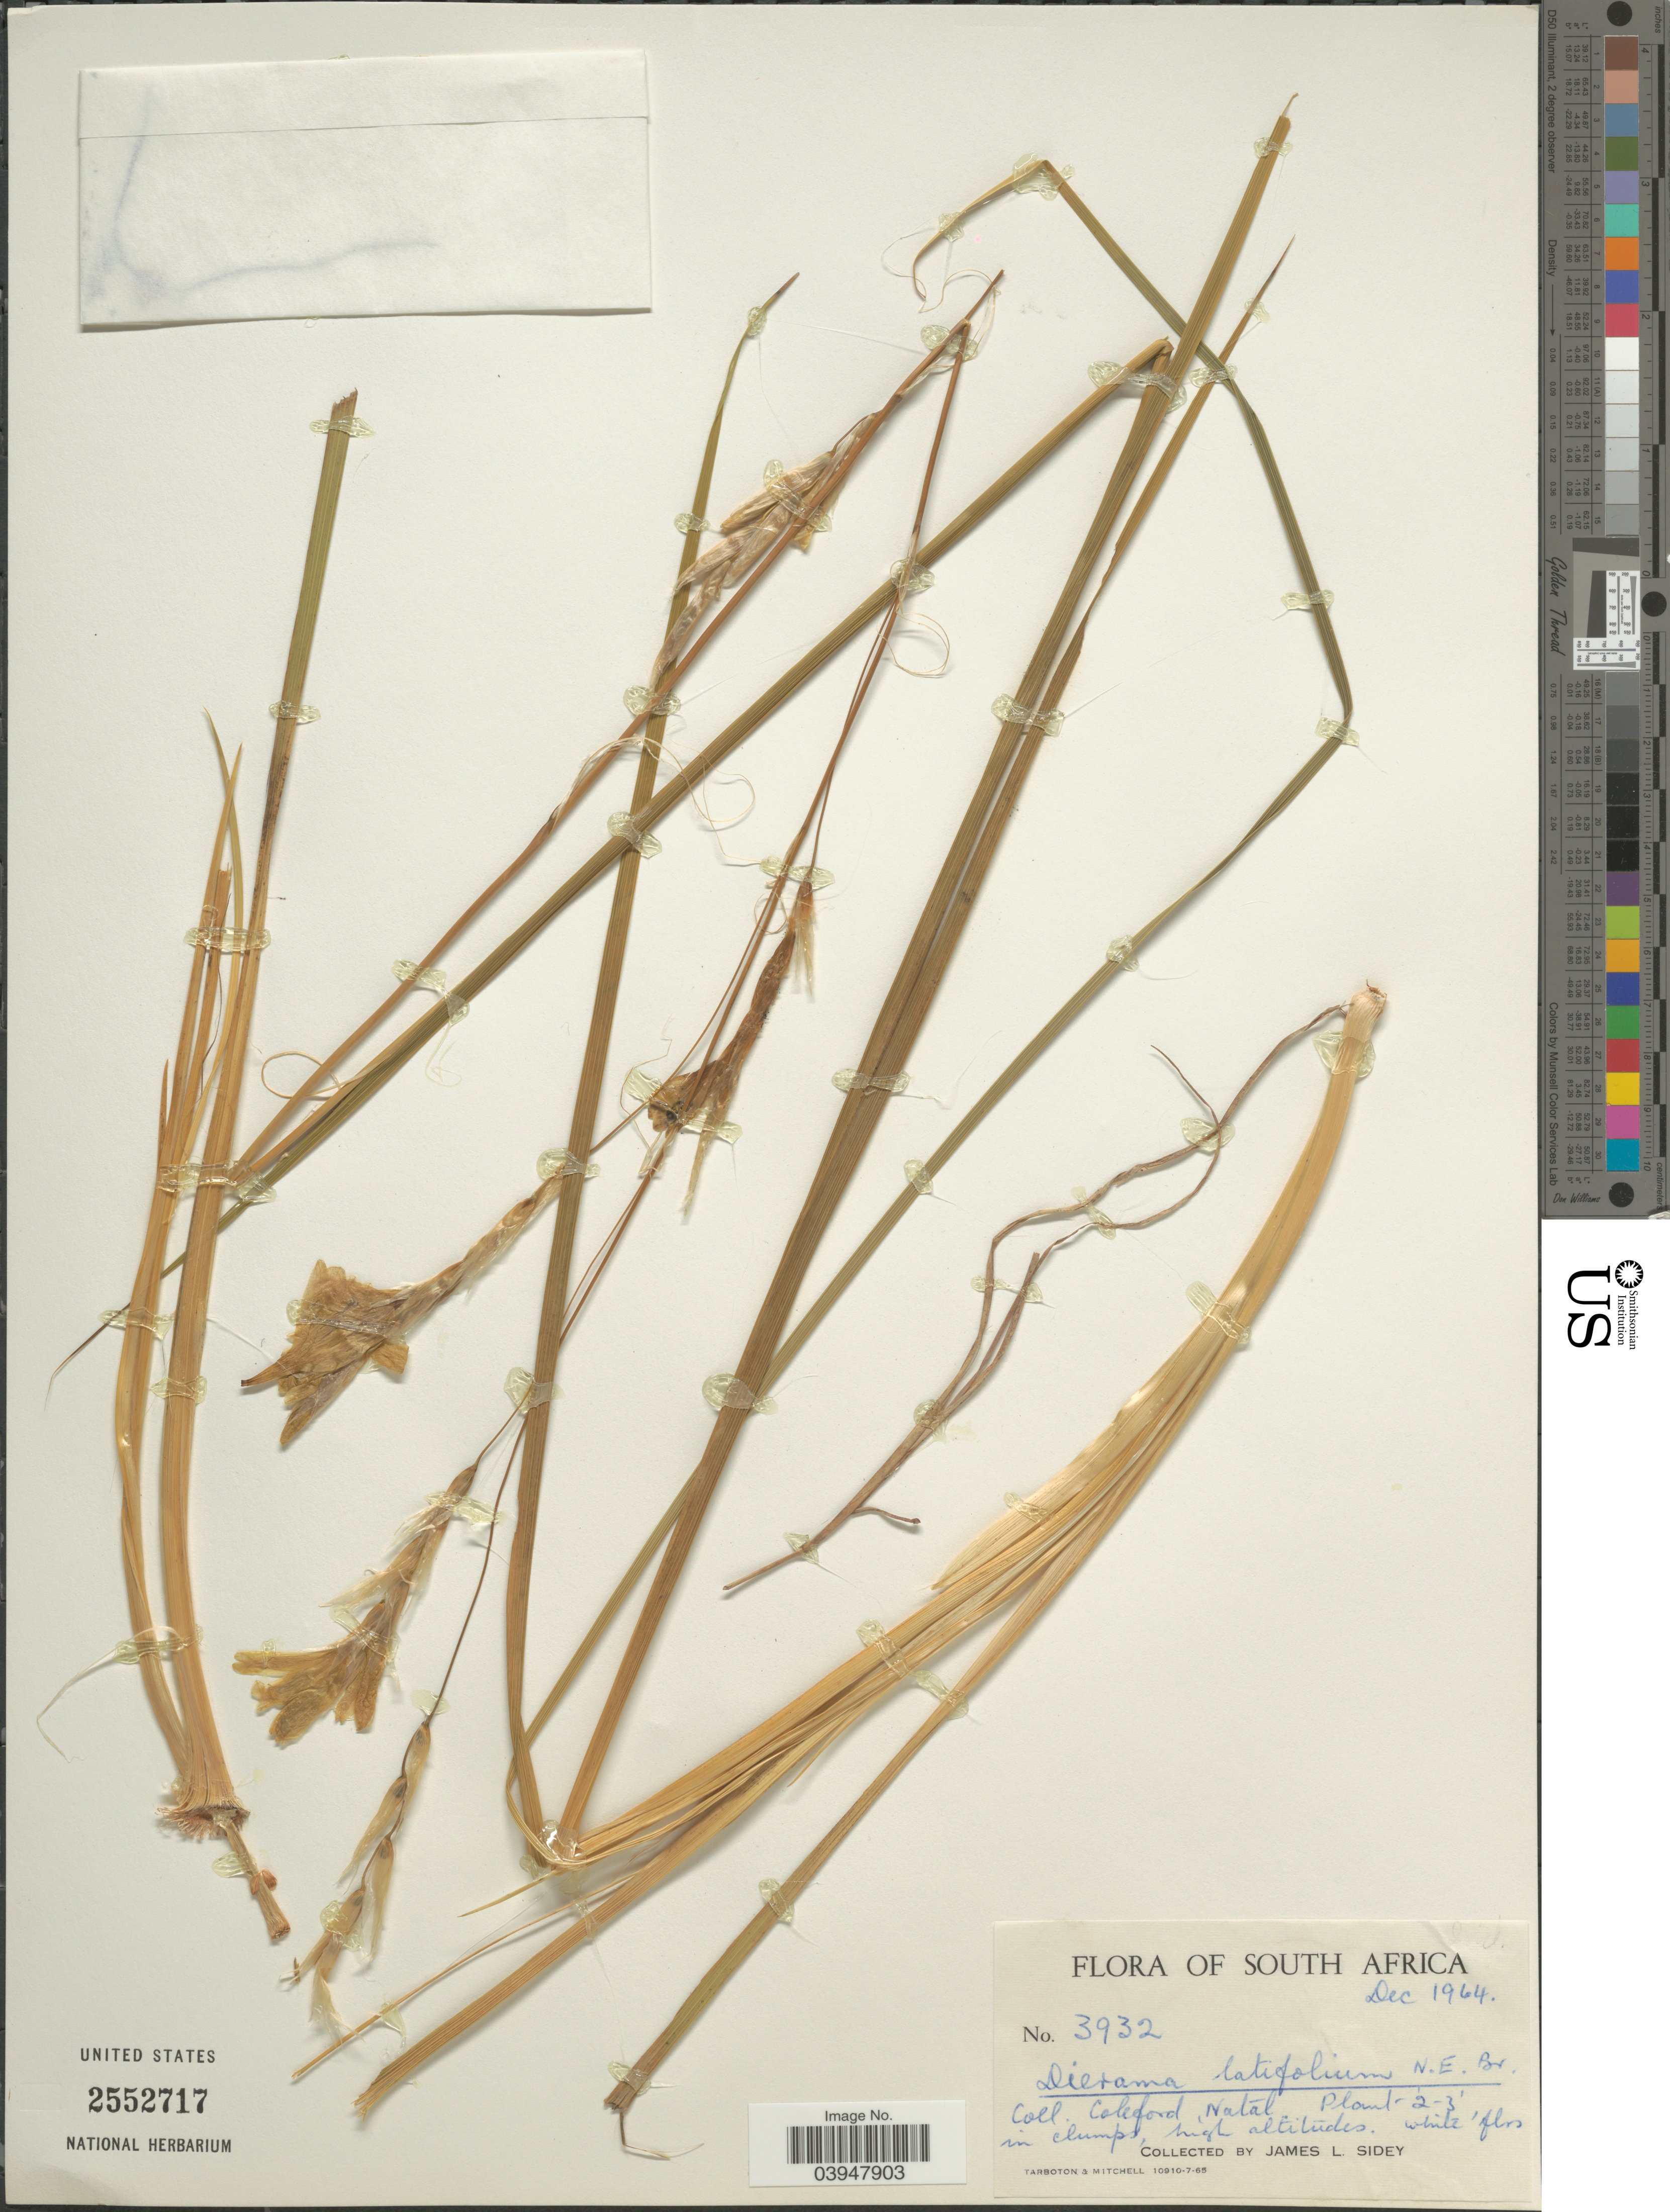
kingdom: Plantae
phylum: Tracheophyta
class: Liliopsida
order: Asparagales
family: Iridaceae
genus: Dierama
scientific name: Dierama latifolium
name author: N.E. Br.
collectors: J. L. Sidey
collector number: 3932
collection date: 1964-12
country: South Africa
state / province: KwaZulu-Natal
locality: Coleeford, Natal.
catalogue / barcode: US 2552717